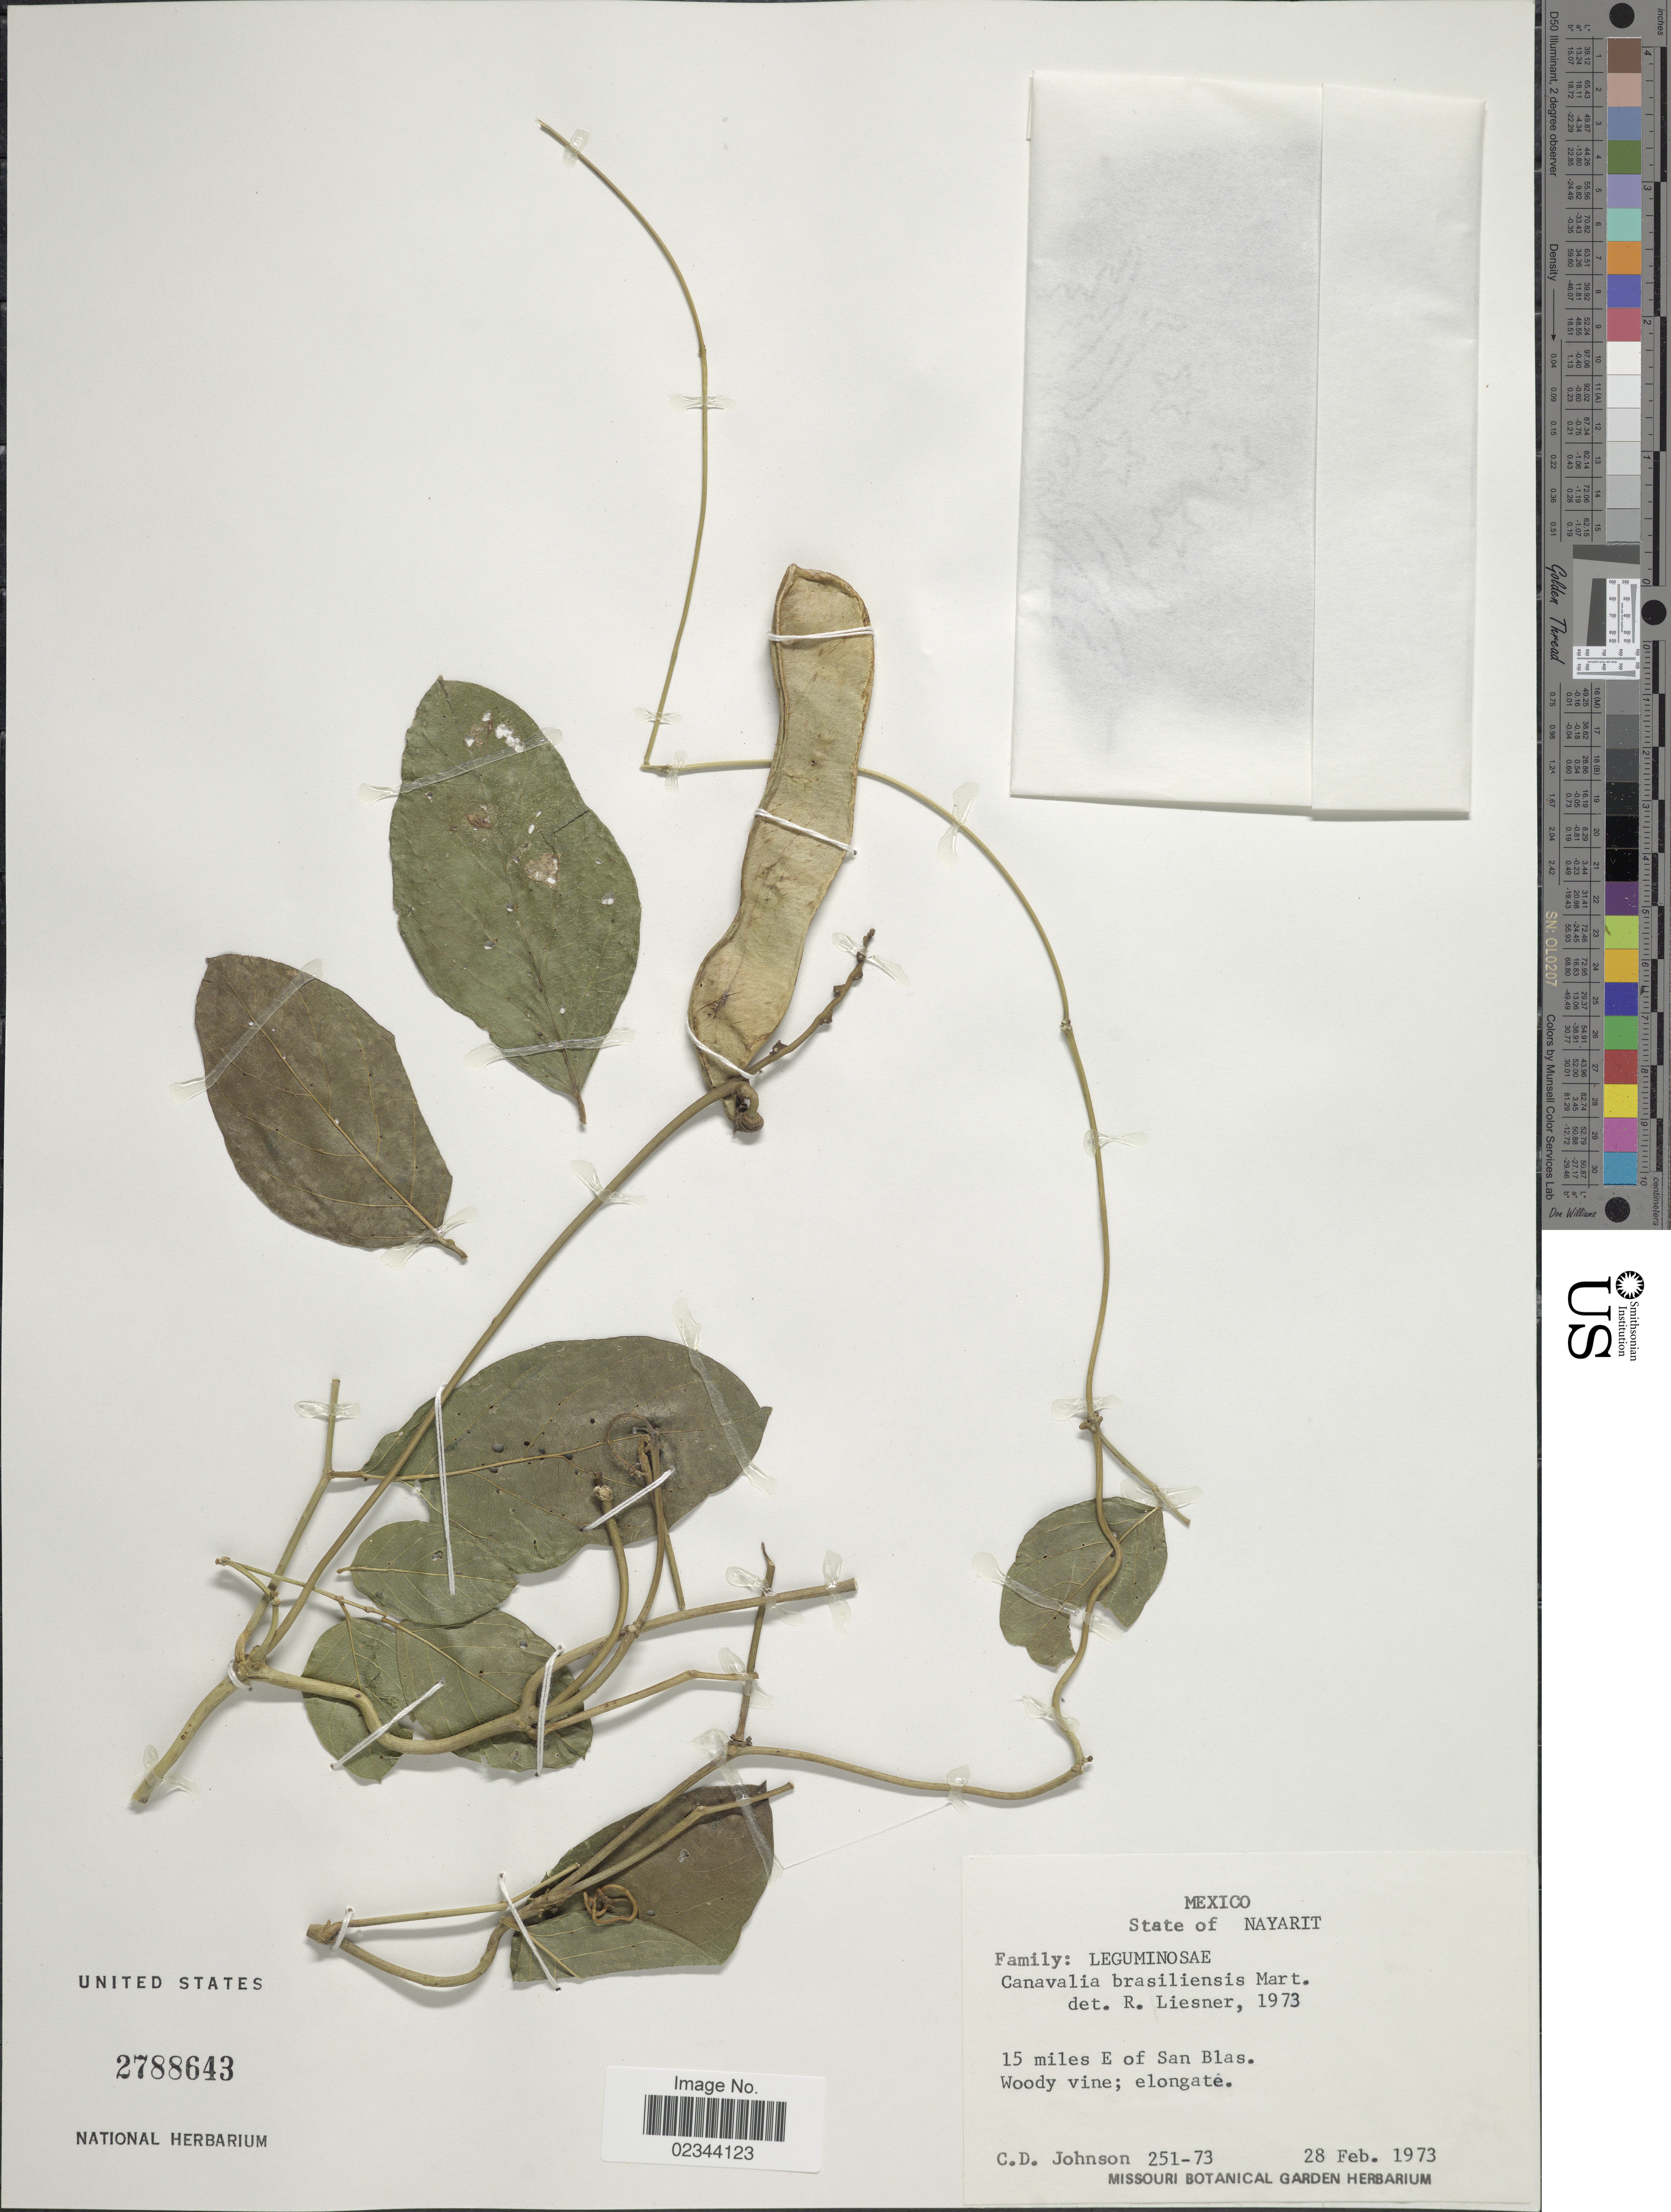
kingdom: Plantae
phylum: Tracheophyta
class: Magnoliopsida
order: Fabales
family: Fabaceae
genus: Canavalia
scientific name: Canavalia brasiliensis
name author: Mart. ex Benth.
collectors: C. D. Johnson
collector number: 251-73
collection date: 1973-02-28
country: Mexico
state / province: Nayarit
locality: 15 miles E of San Blas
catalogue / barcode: US 2788643